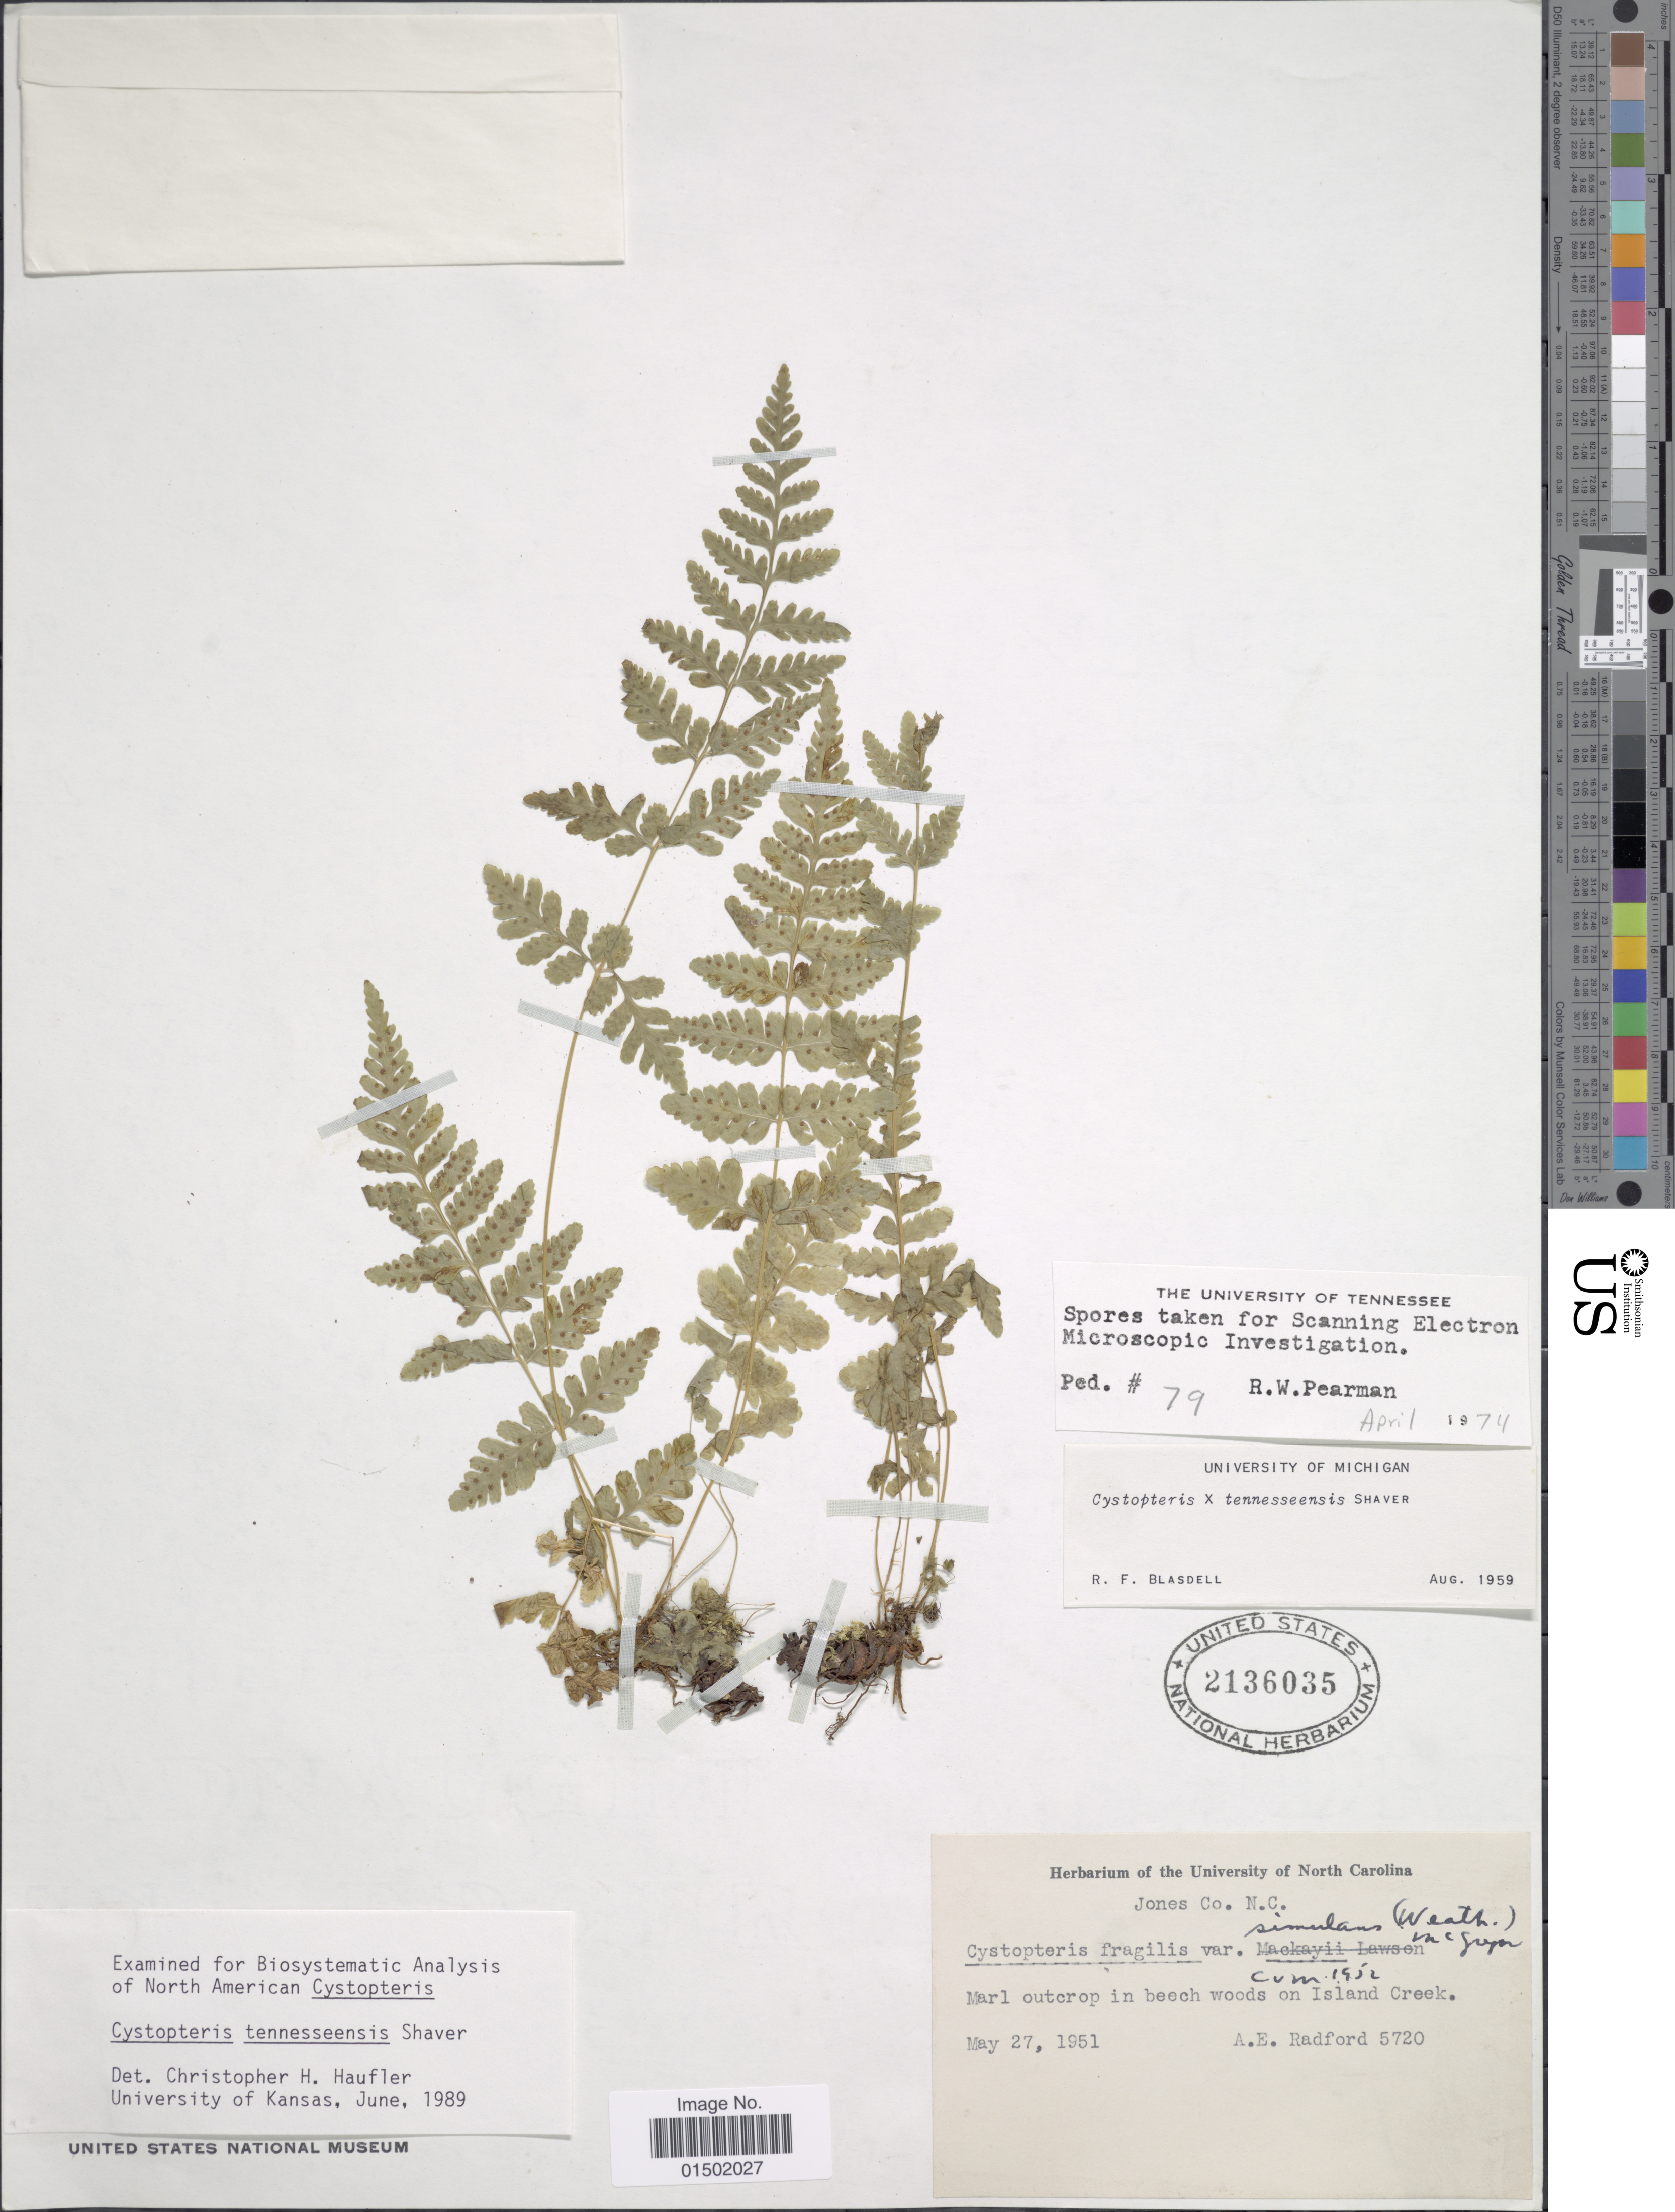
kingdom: Plantae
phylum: Tracheophyta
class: Polypodiopsida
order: Polypodiales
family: Cystopteridaceae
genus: Cystopteris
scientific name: Cystopteris tennesseensis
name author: Shaver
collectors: A. E. Radford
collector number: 5720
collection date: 1951-05-27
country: United States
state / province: North Carolina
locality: Jones Co. Marl outcrop in beech woods on Island Creek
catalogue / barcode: US 2136035